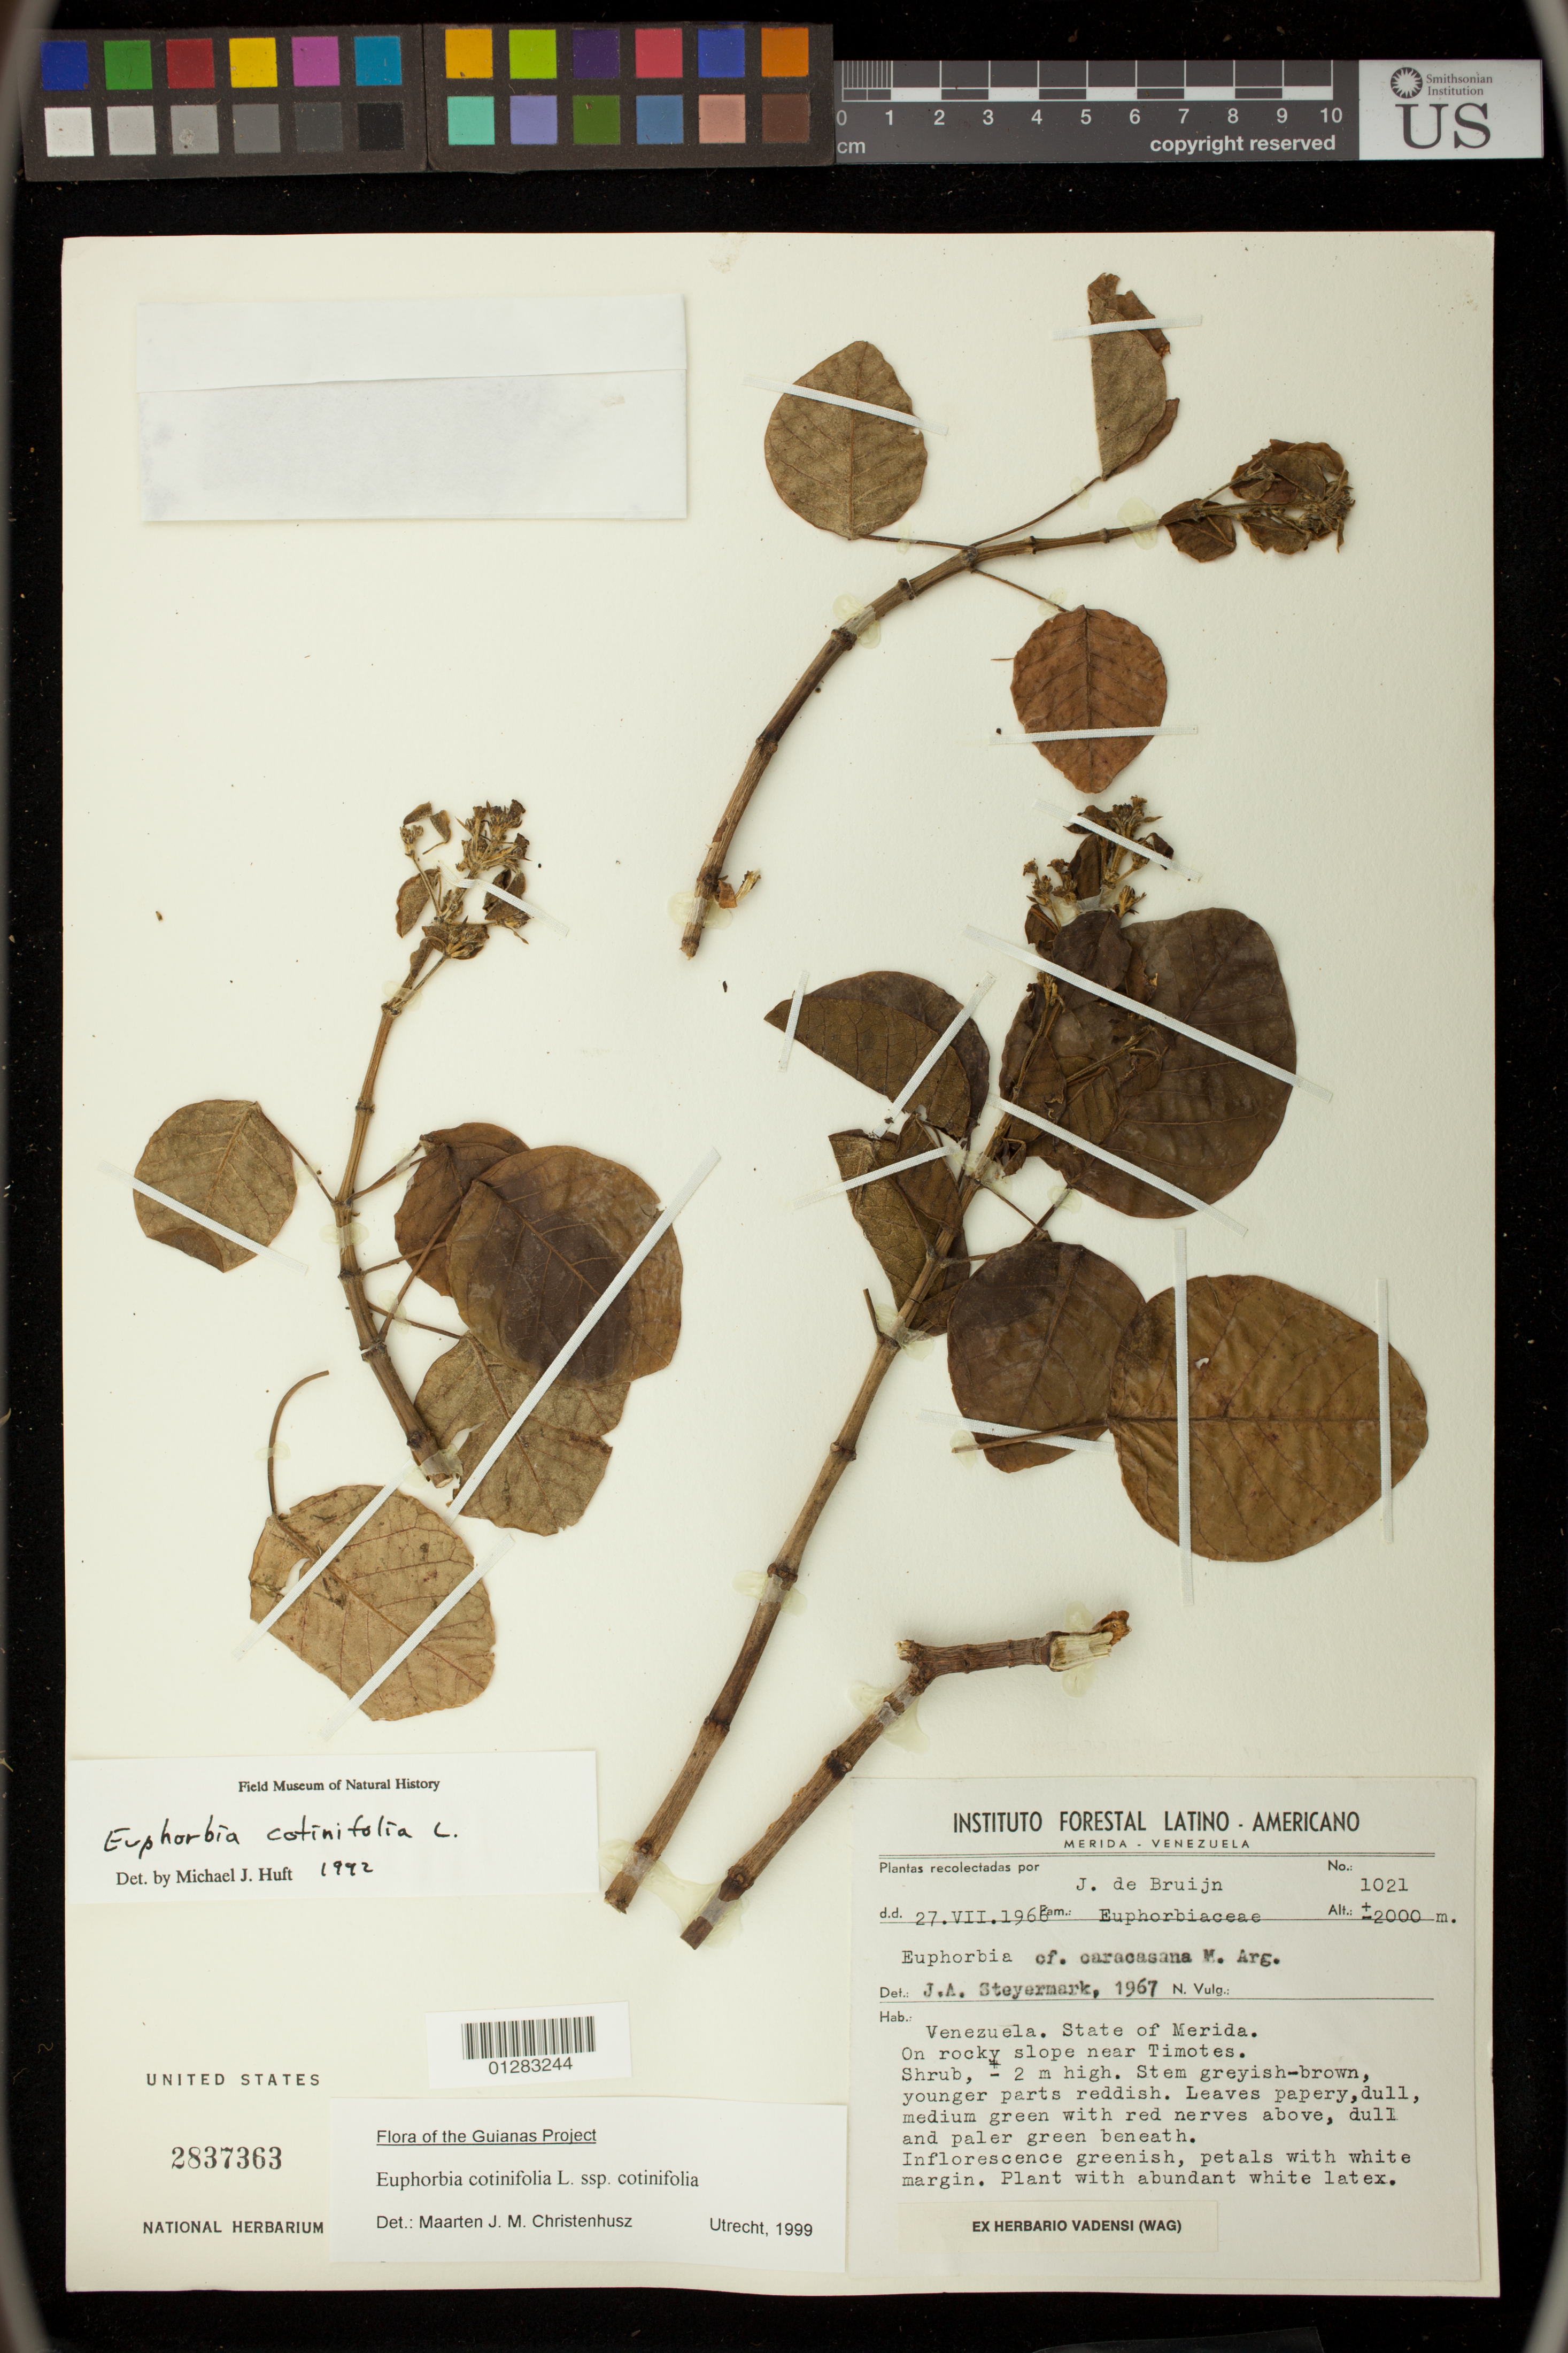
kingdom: Plantae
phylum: Tracheophyta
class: Magnoliopsida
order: Malpighiales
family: Euphorbiaceae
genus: Euphorbia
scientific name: Euphorbia cotinifolia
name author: L.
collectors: J. Bruijn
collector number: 1021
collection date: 1966-07-27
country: Venezuela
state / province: Mérida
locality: Near Timotes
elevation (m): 2000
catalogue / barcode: US 2837363